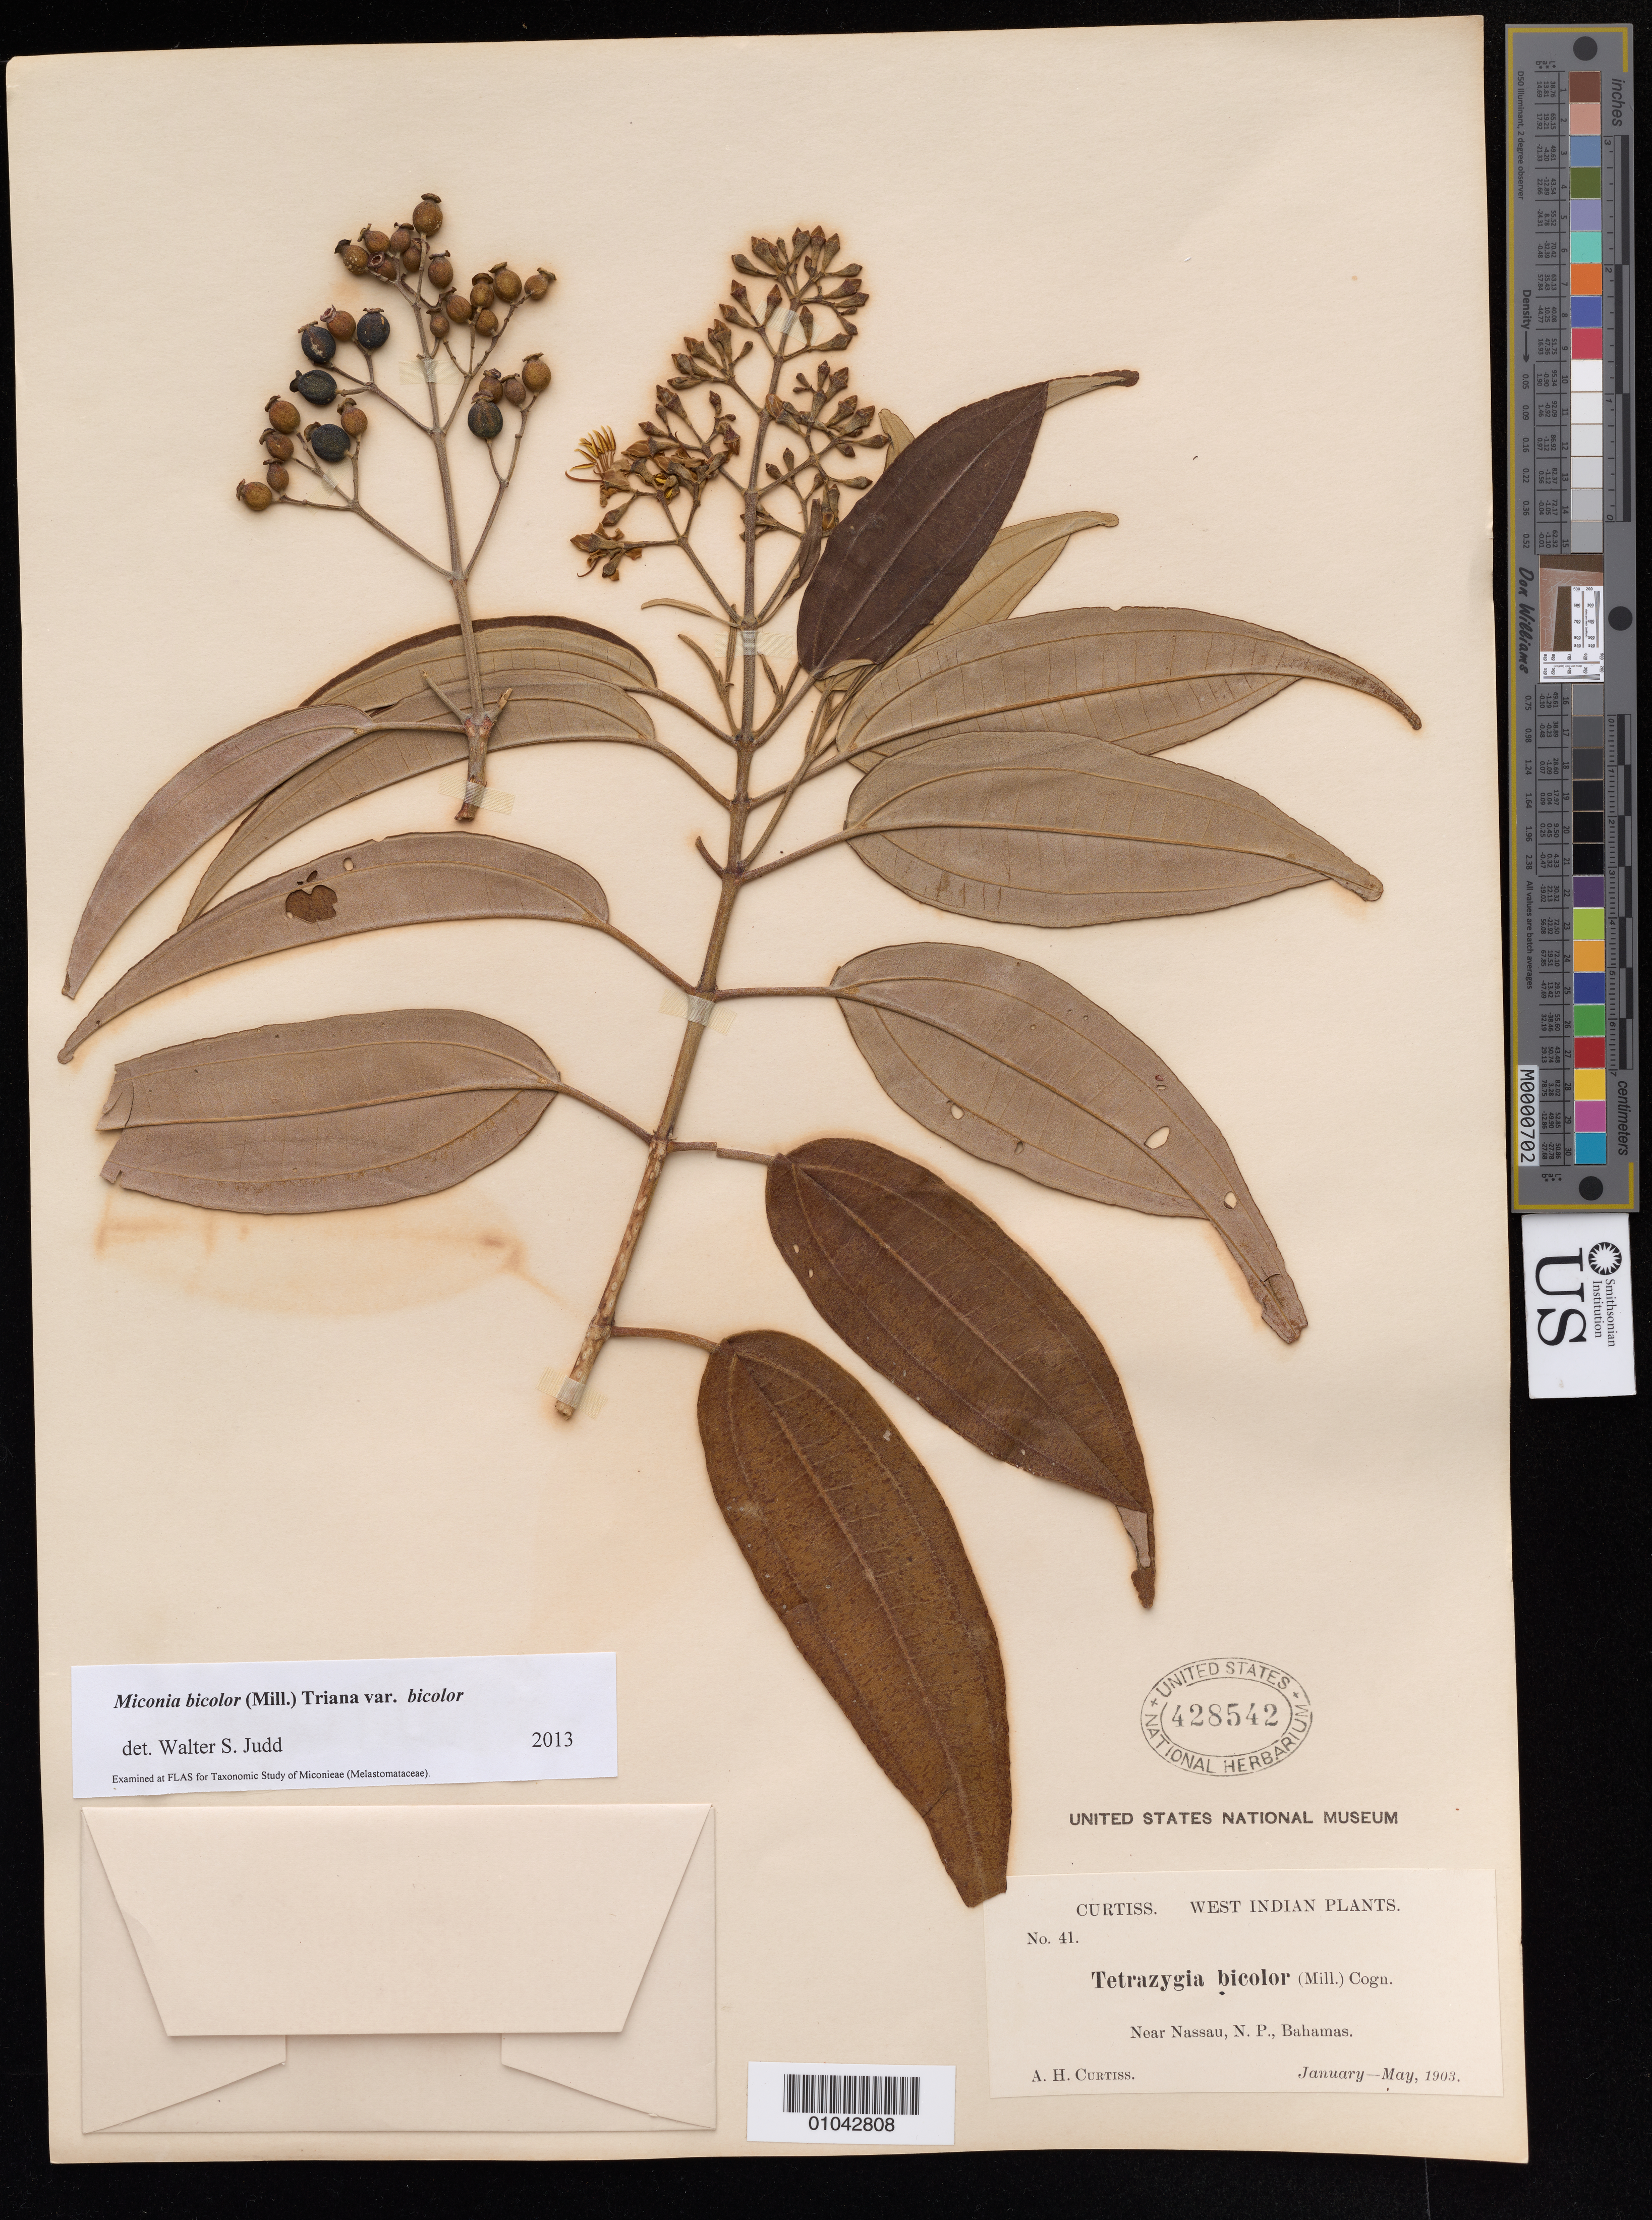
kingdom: Plantae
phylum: Tracheophyta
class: Magnoliopsida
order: Myrtales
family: Melastomataceae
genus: Miconia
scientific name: Miconia bicolor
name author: (Mill.) Triana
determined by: Judd, Walter S.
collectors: A. H. Curtiss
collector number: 41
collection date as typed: Jan 1903 to -- May 1903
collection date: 1903-01/1903-05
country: Bahamas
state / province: New Providence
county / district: Nassau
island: New Providence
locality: Near Nassau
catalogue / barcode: US 428542